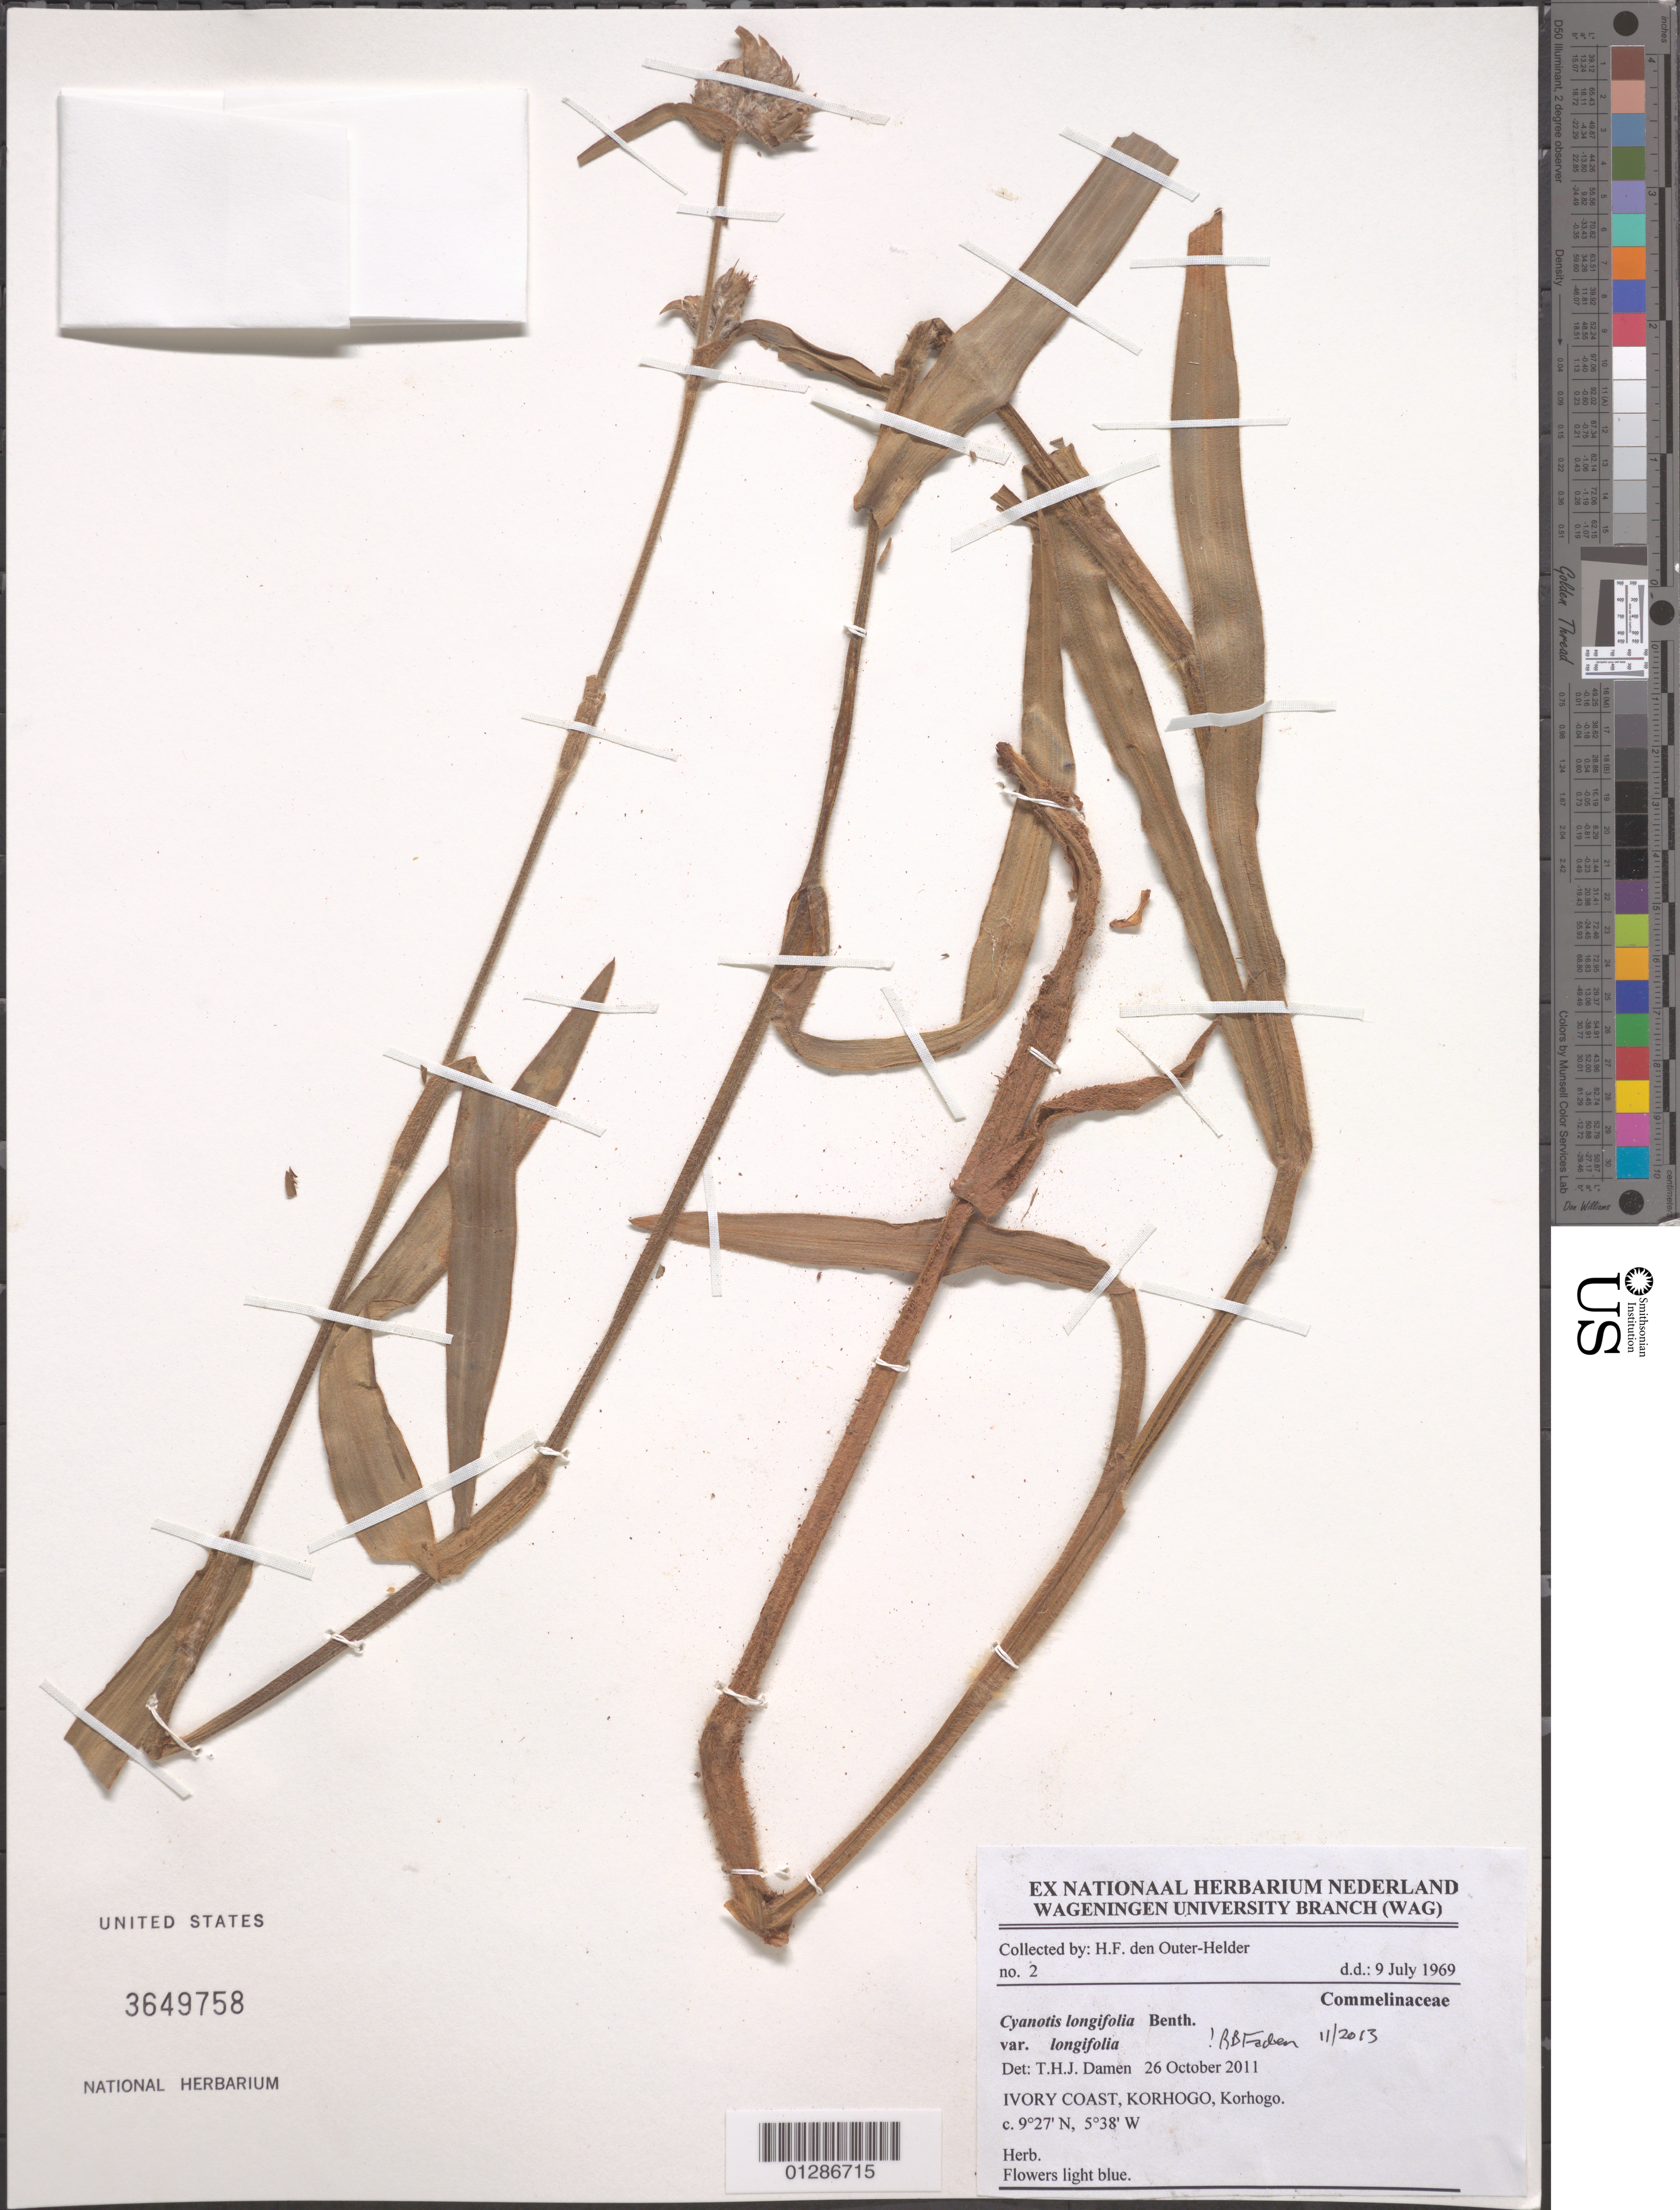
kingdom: Plantae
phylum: Tracheophyta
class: Liliopsida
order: Commelinales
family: Commelinaceae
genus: Cyanotis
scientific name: Cyanotis longifolia var. longifolia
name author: Benth.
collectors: H. den Outer-Helder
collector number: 2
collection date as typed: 9 Jul 1969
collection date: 1969-07-09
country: Ivory Coast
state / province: Savanes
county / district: Poro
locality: Korhogo.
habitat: Herb.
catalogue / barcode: US 3649758